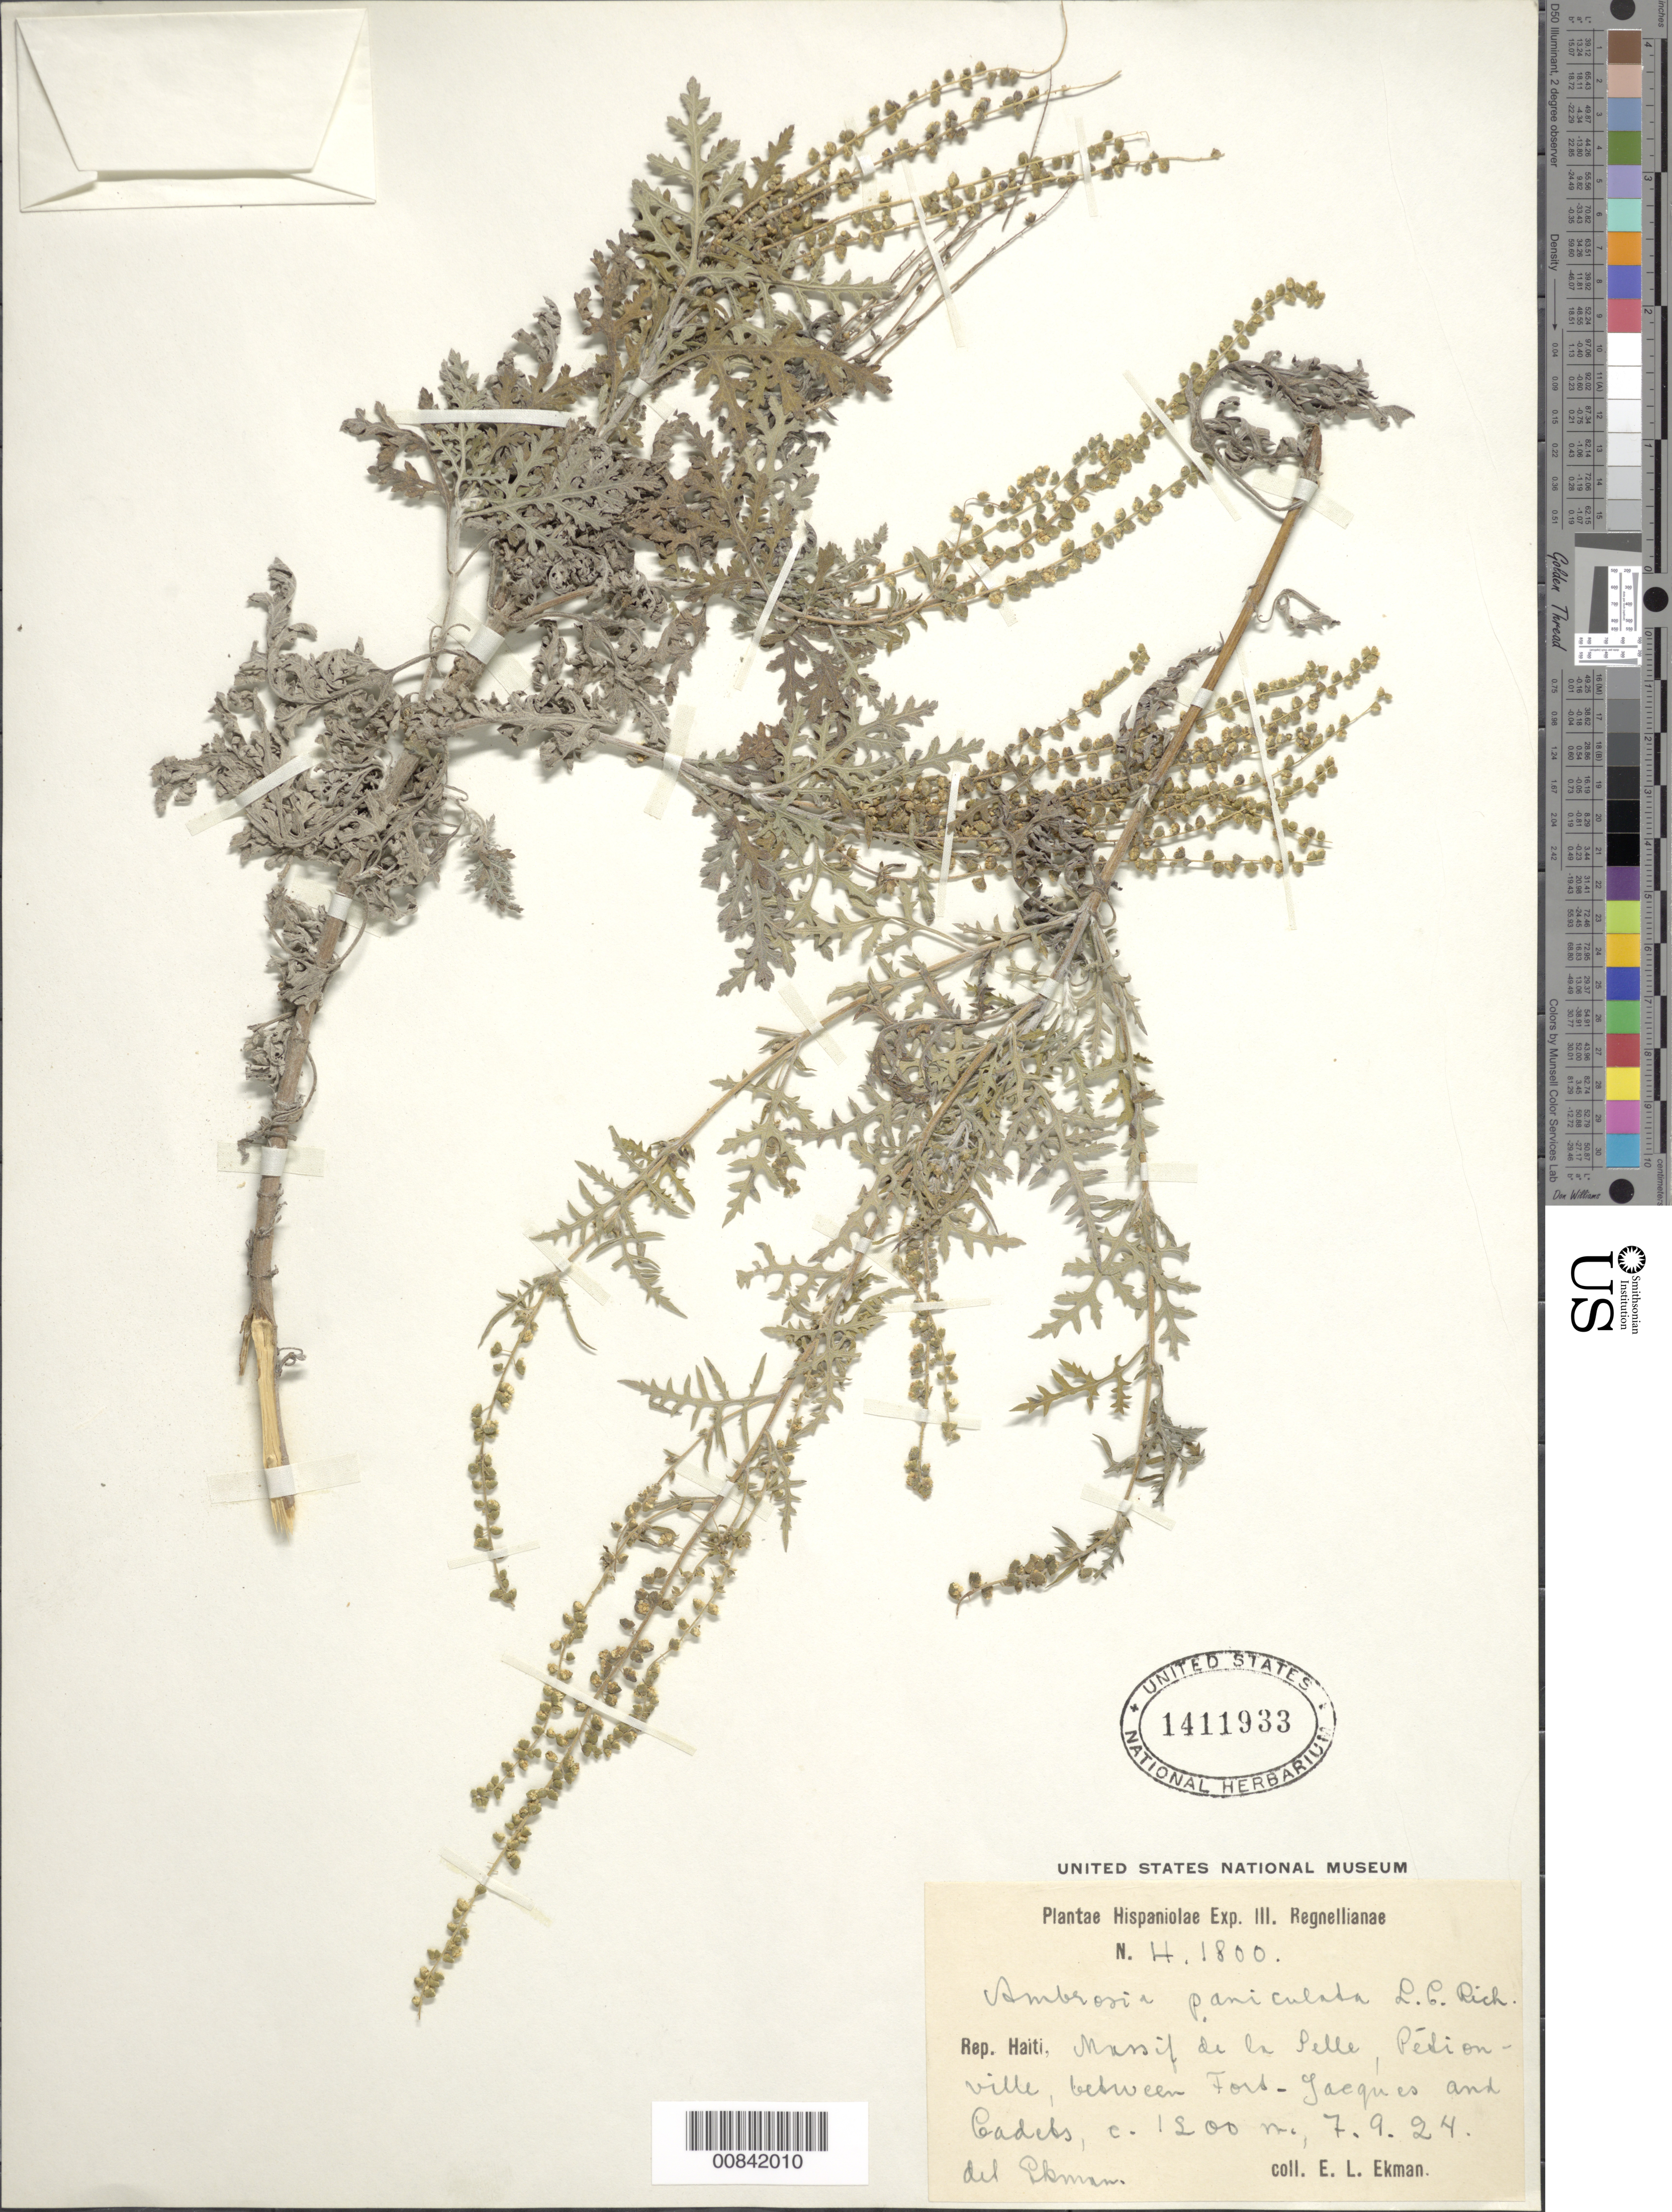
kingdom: Plantae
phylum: Tracheophyta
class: Magnoliopsida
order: Asterales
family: Asteraceae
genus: Ambrosia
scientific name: Ambrosia paniculata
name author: Michx.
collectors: E. L. Ekman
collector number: H 1800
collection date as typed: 07 Sep 1924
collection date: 1924-09-07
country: Haiti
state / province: Ouest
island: Hispaniola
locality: Massif de la Selle, Pétionville, between Fort-Yacques and Cadets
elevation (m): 1200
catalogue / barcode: US 1411933